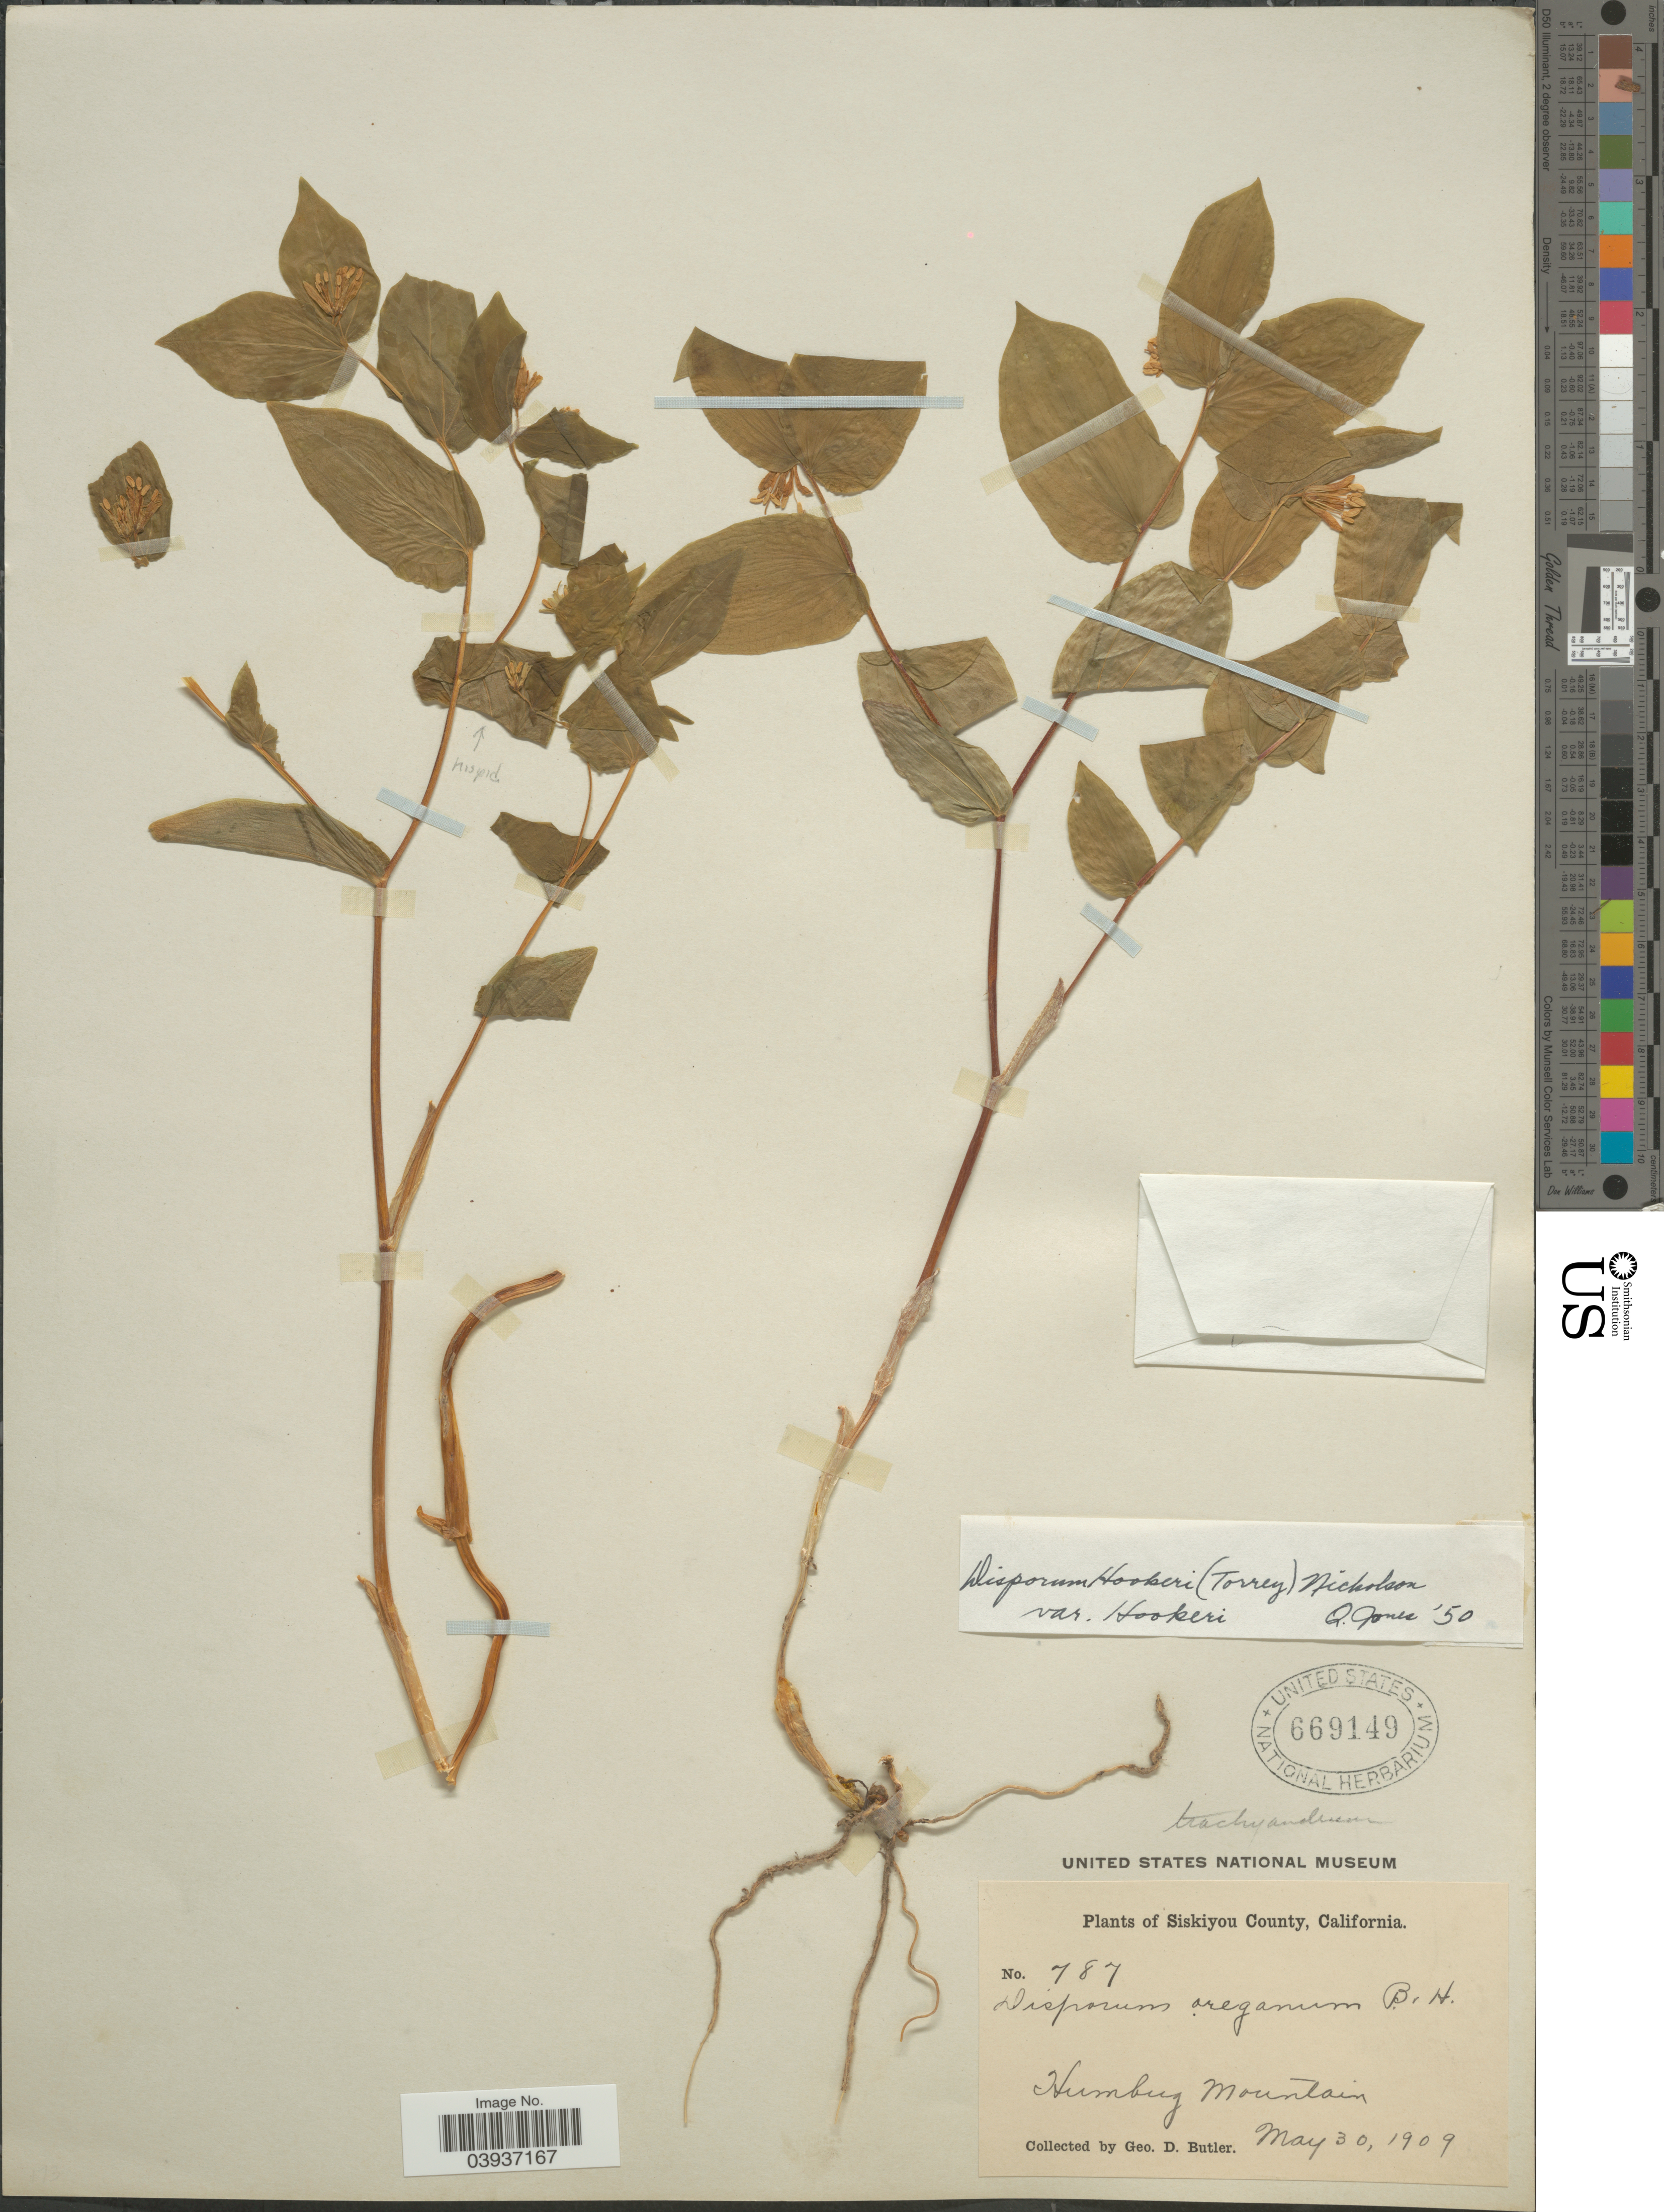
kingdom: Plantae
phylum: Tracheophyta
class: Liliopsida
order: Liliales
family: Colchicaceae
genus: Disporum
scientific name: Disporum hookeri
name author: (Torr.) G. Nicholson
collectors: G. D. Butler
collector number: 787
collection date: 1909-05-30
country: United States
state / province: California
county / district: Siskiyou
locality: Siskiyou County. Humbug Mountain.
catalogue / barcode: US 669149